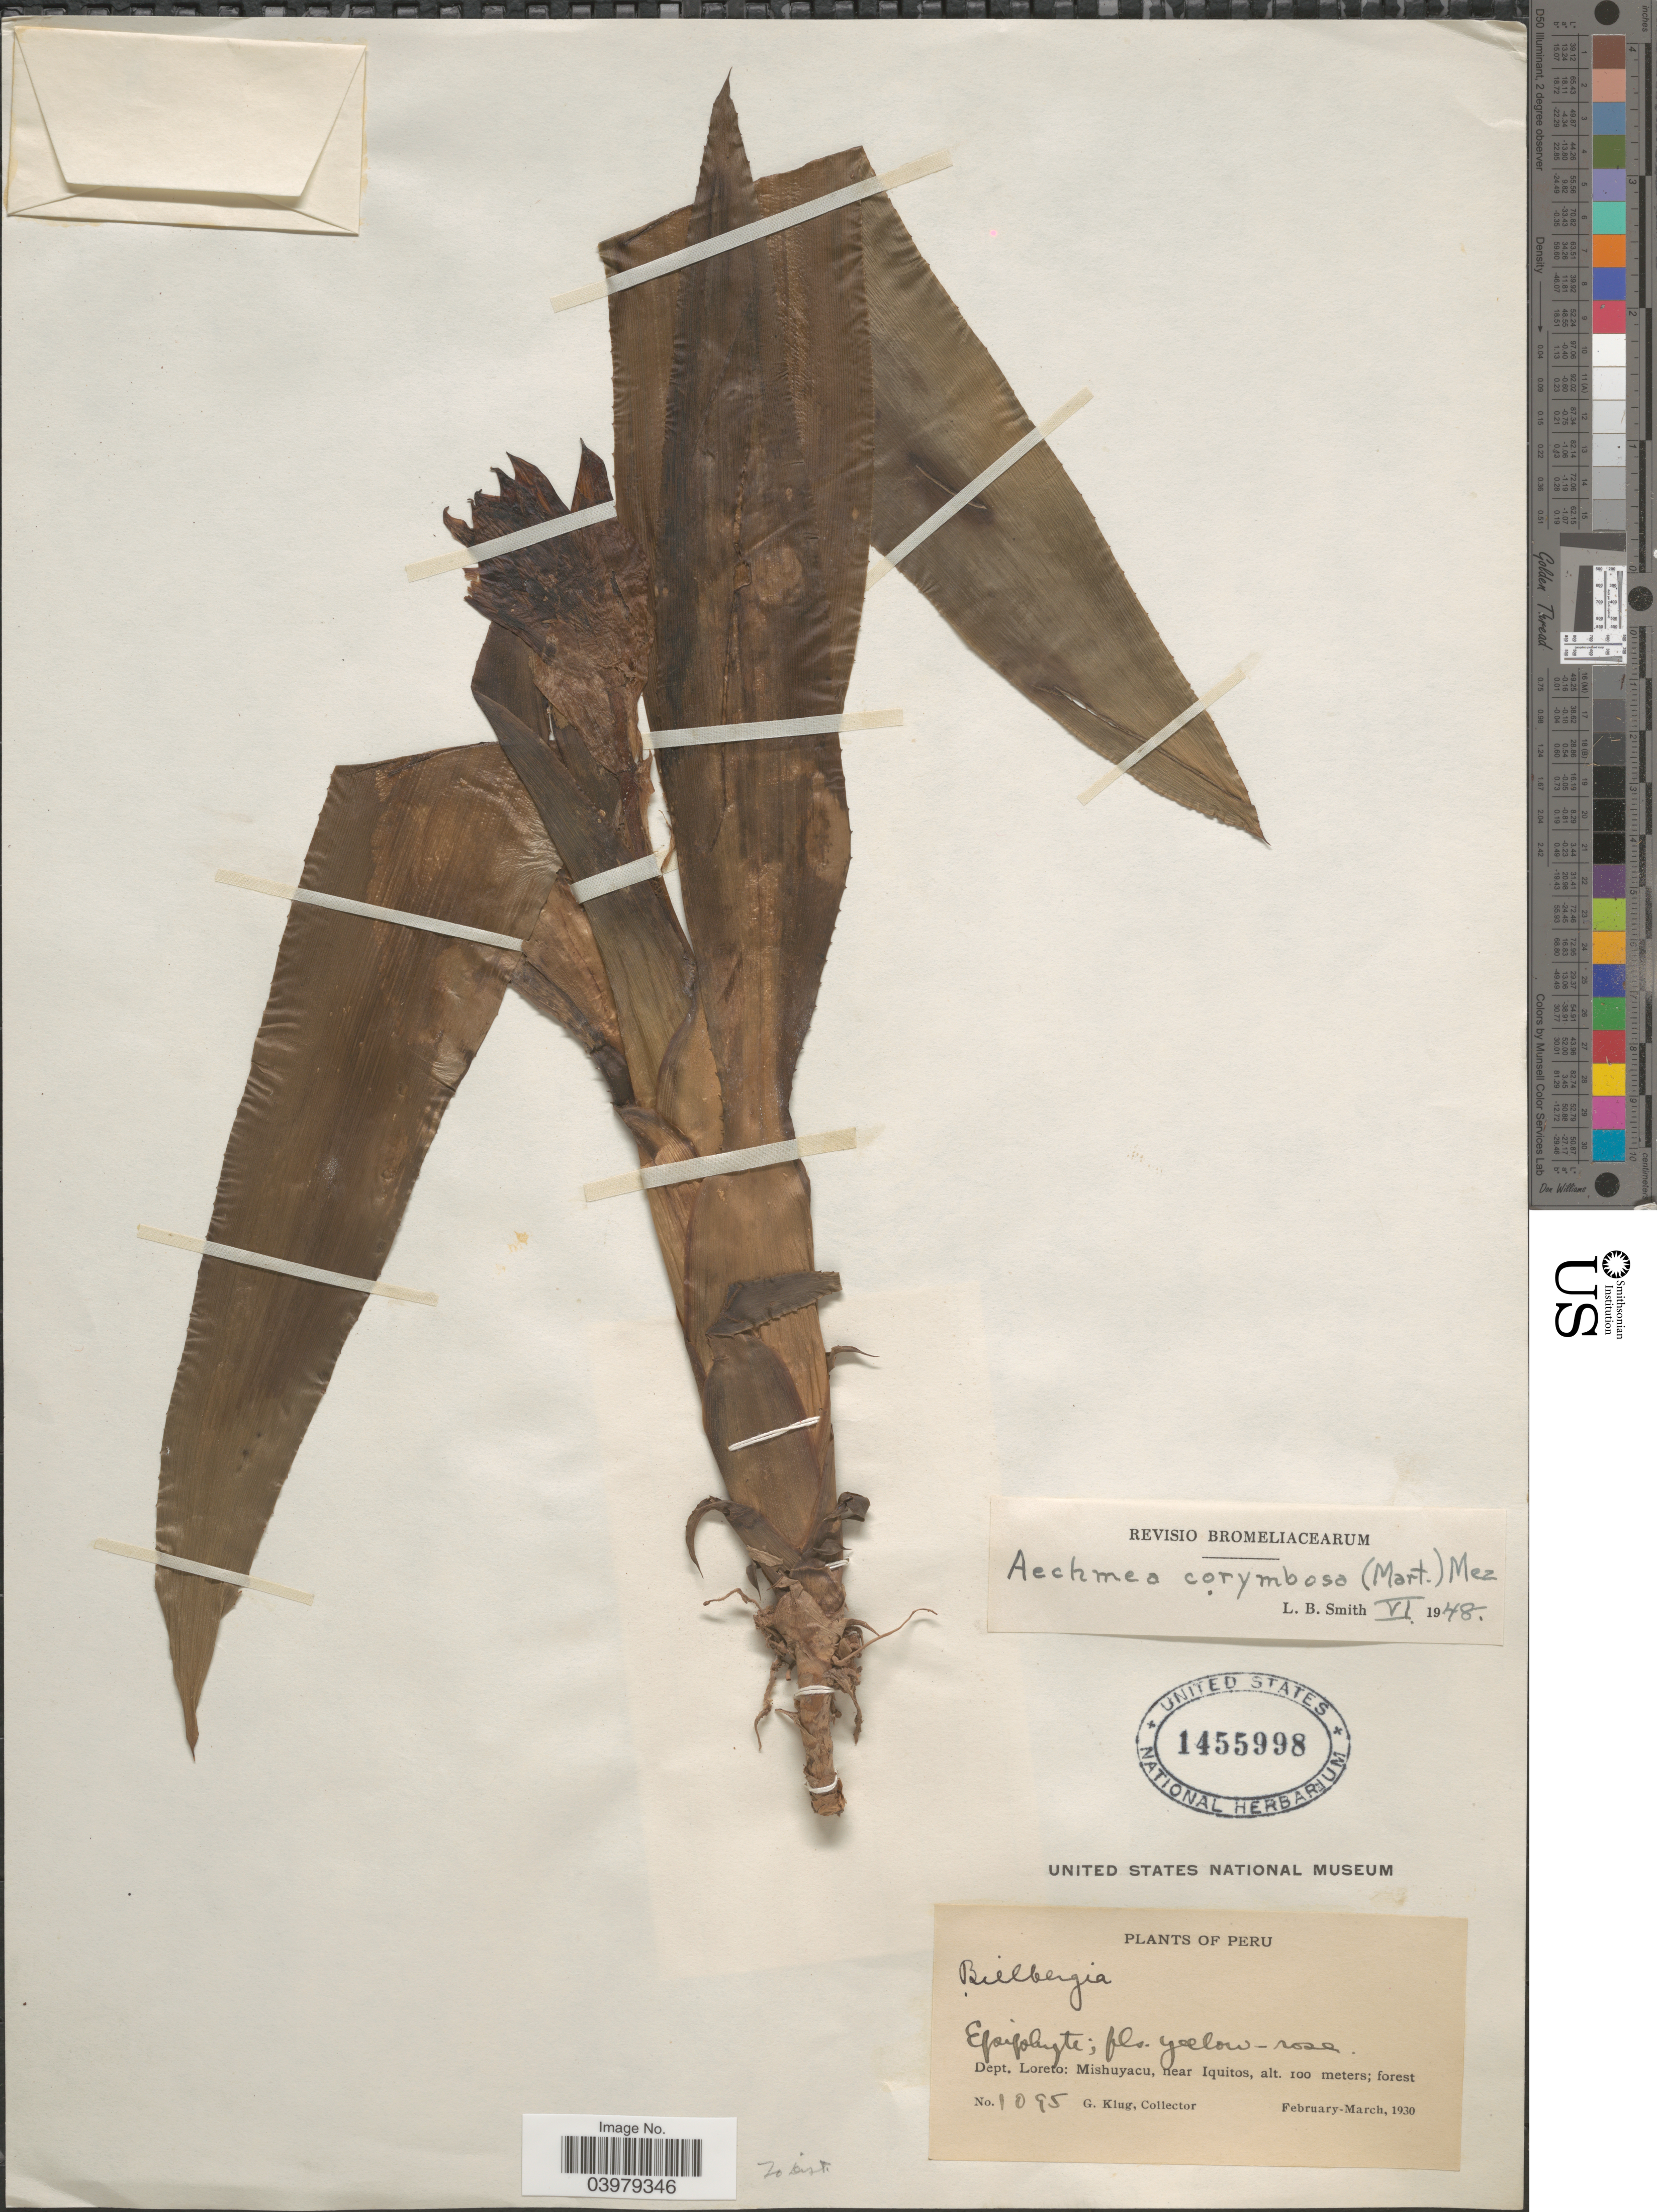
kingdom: Plantae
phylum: Tracheophyta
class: Liliopsida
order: Poales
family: Bromeliaceae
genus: Aechmea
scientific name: Aechmea corymbosa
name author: (Mart. ex Schult. f.) Mez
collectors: G. Klug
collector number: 1095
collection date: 1930-02/1930-03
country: Peru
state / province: Loreto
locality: Dept. Loreto: Mishuyacu, near Iquitos.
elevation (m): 100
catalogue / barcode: US 1455998